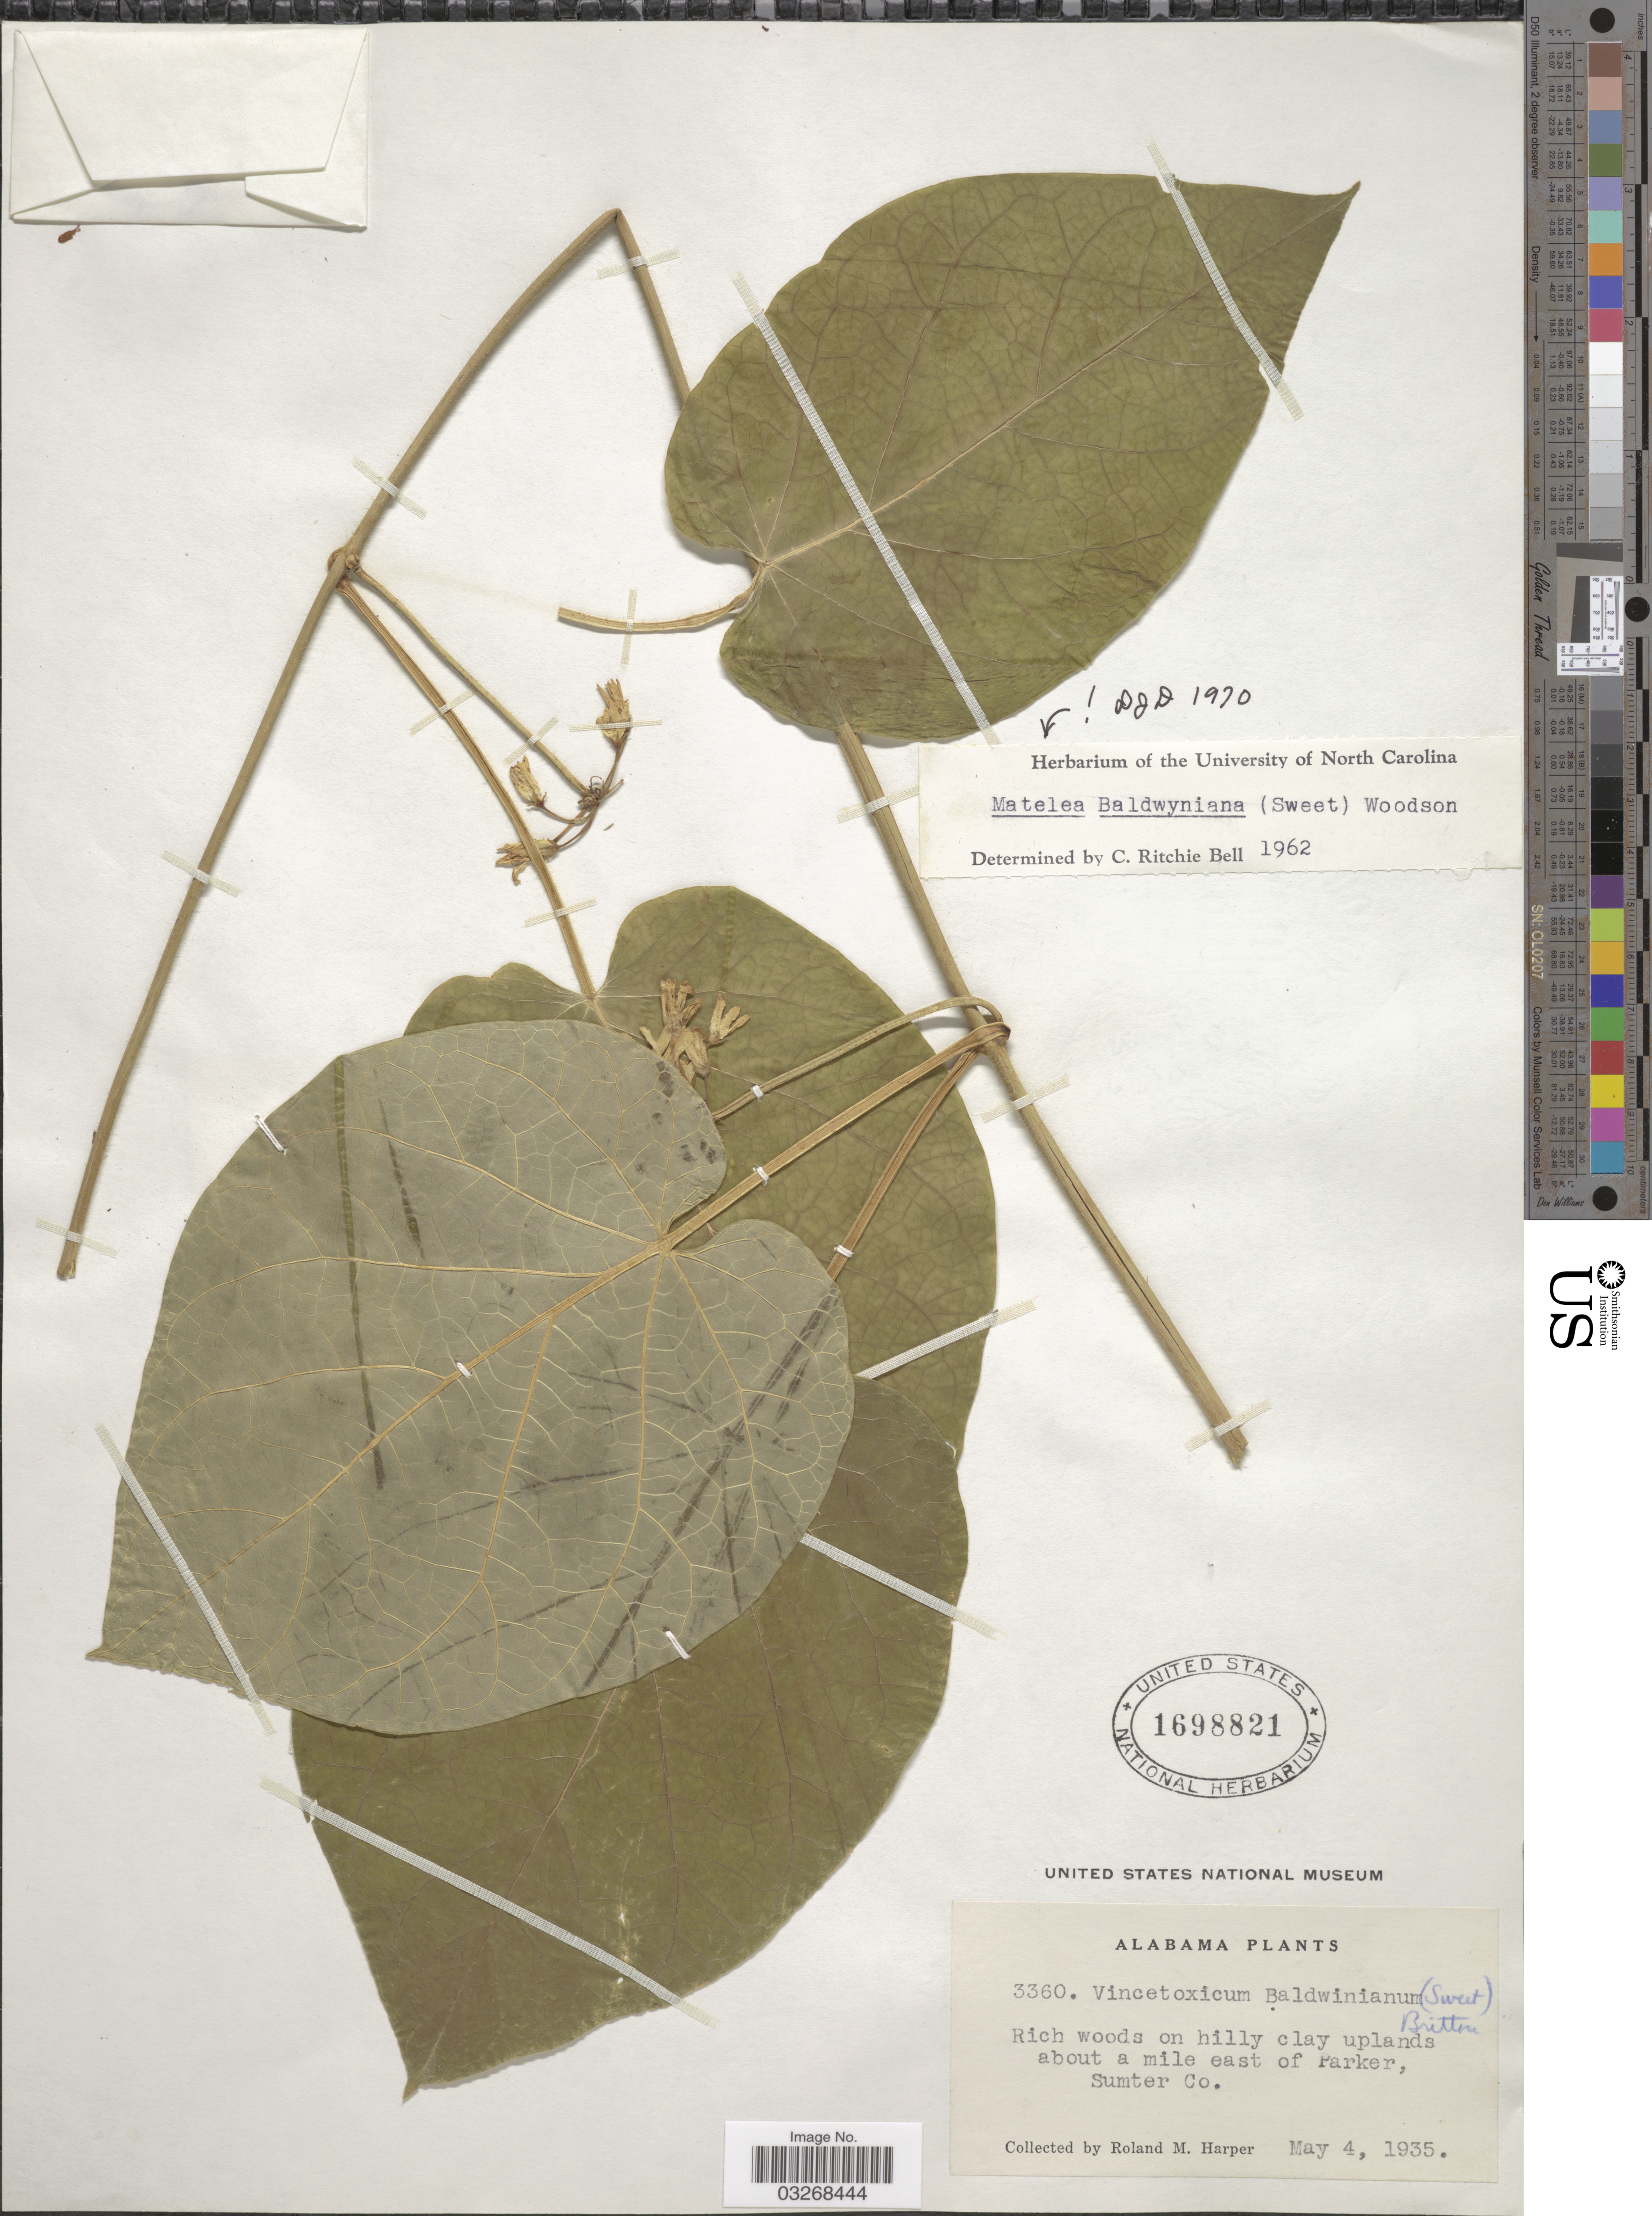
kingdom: Plantae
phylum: Tracheophyta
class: Magnoliopsida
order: Gentianales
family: Apocynaceae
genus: Matelea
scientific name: Matelea baldwyniana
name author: (Sweet) Woodson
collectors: R. M. Harper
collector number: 3360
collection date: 1935-05-04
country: United States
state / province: Alabama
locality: About a mile east of Parker, Sumter Co.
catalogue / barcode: US 1698821